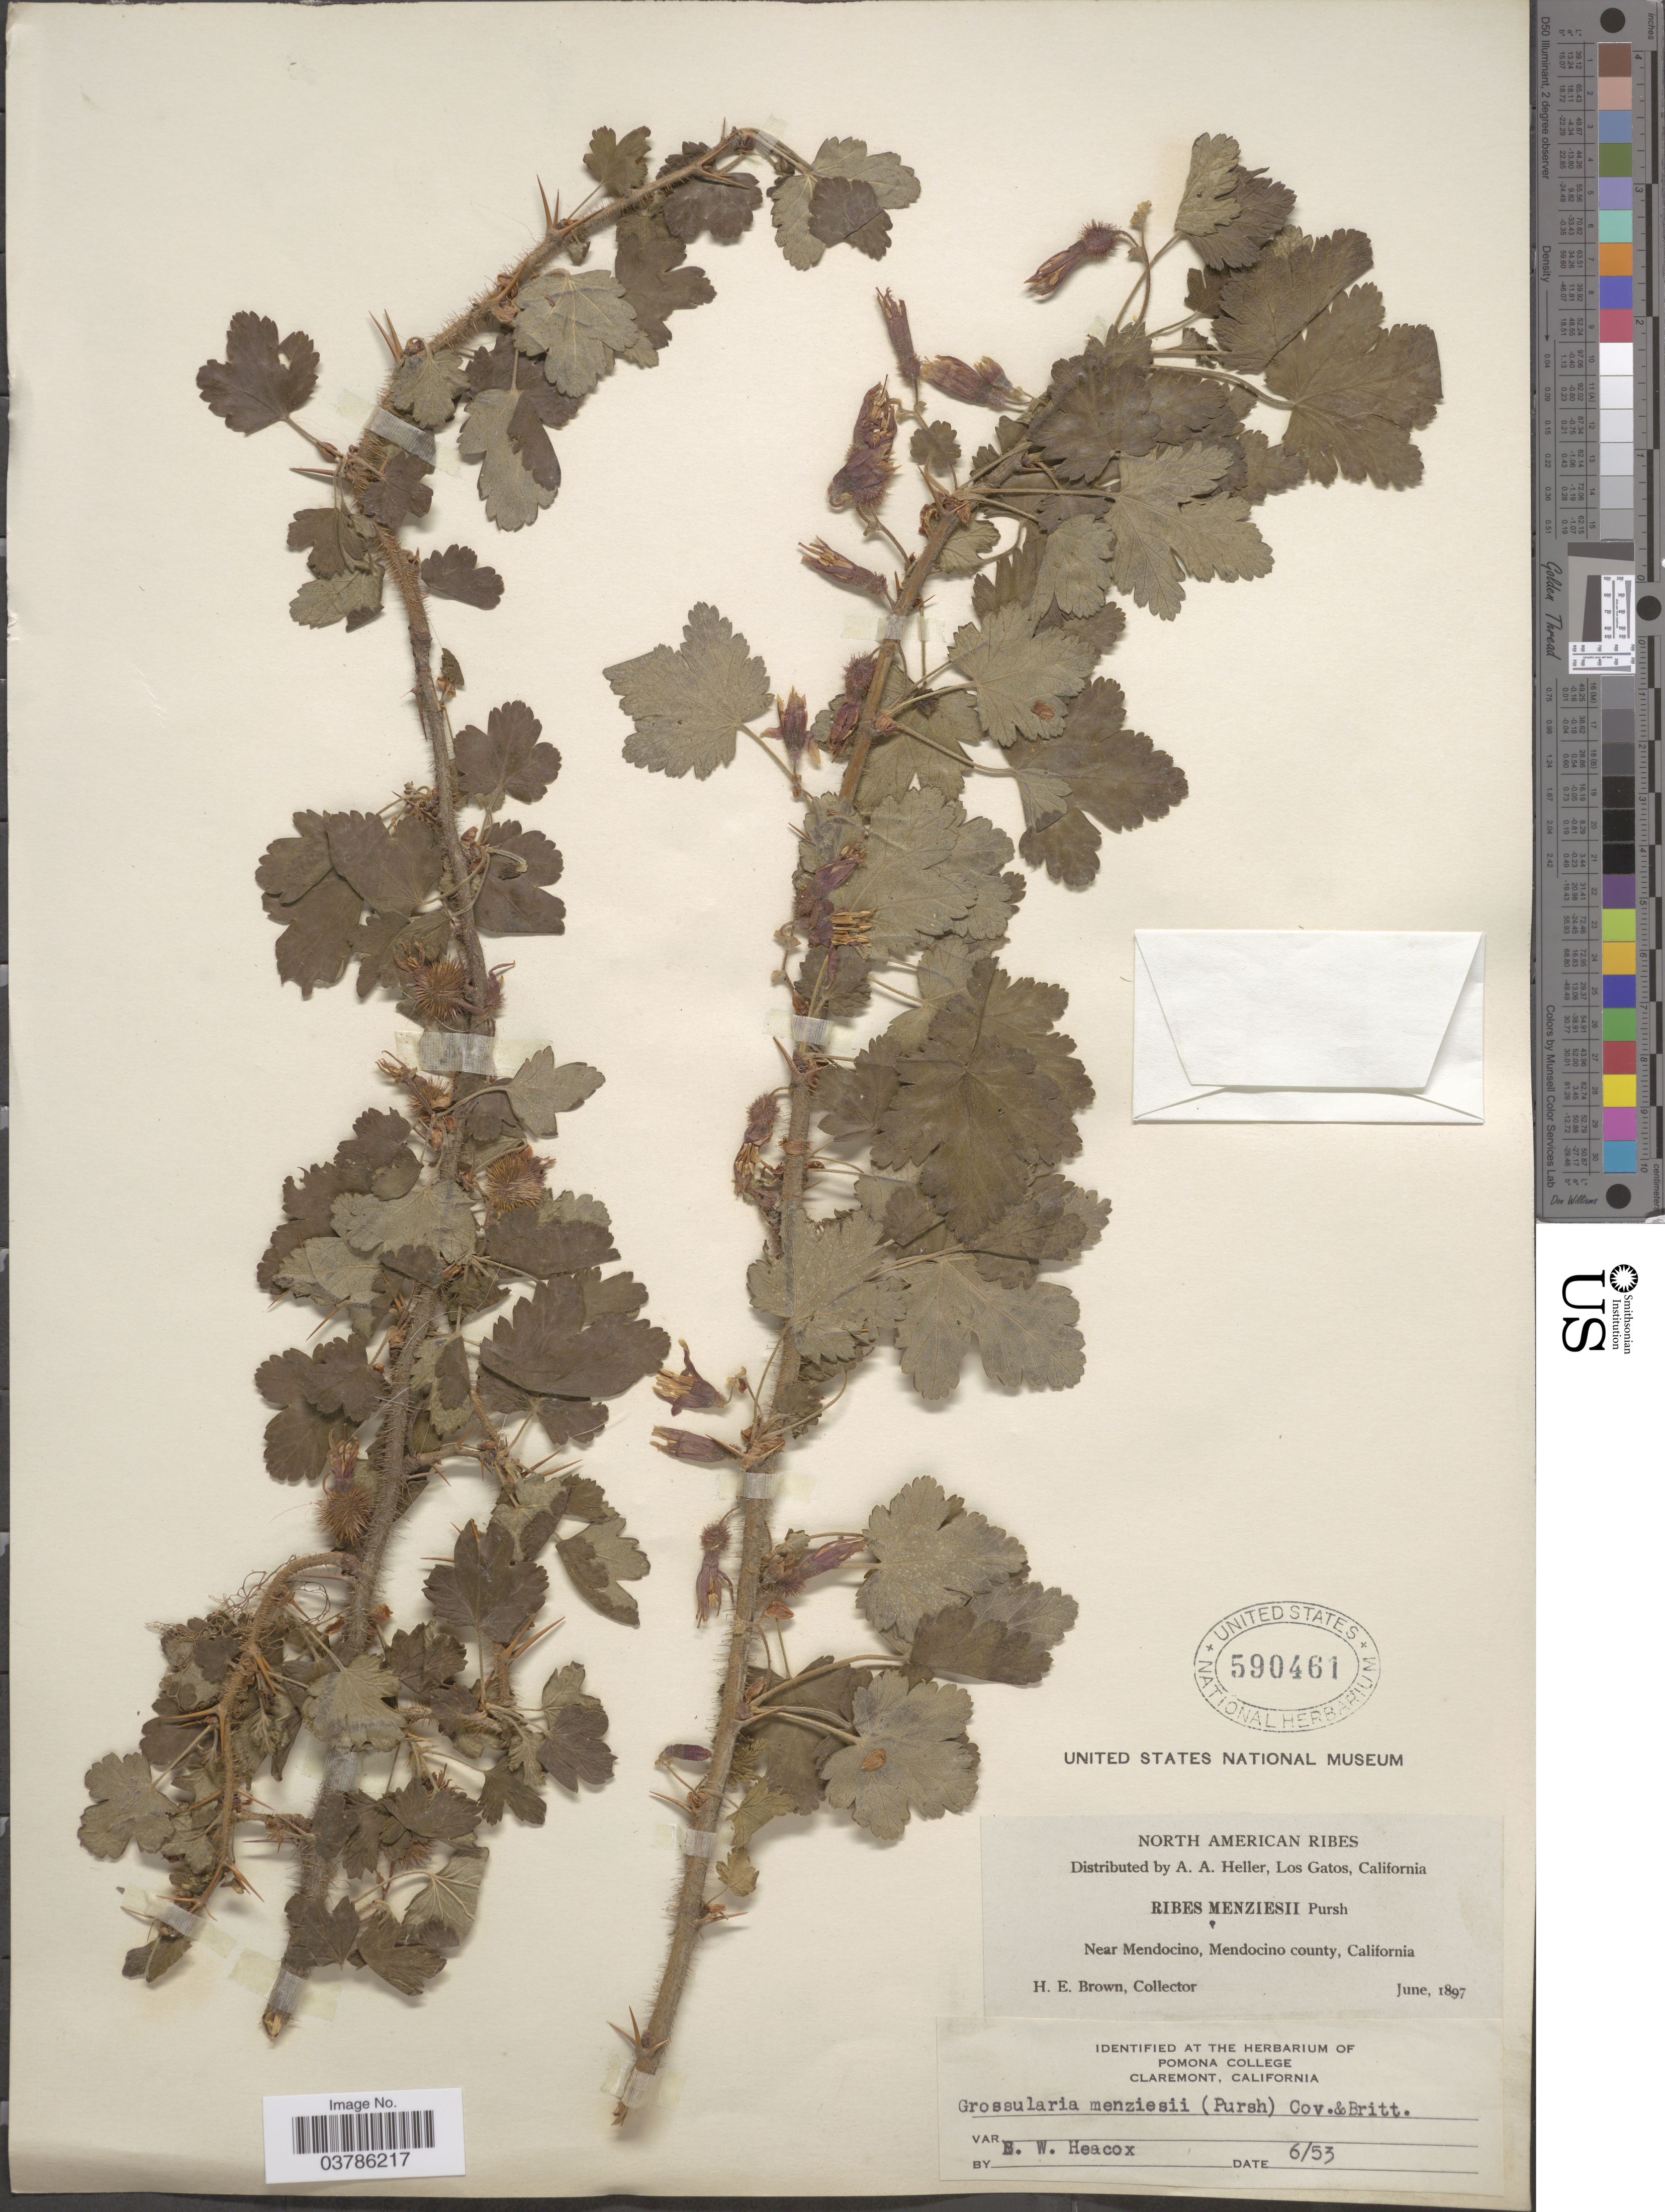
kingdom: Plantae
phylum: Tracheophyta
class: Magnoliopsida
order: Saxifragales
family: Grossulariaceae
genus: Ribes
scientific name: Ribes menziesii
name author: Pursh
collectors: H. E. Brown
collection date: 1897-06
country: United States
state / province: California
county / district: Mendocino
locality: North American Ribes. Near Mendocino, Mendocino county.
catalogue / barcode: US 590461